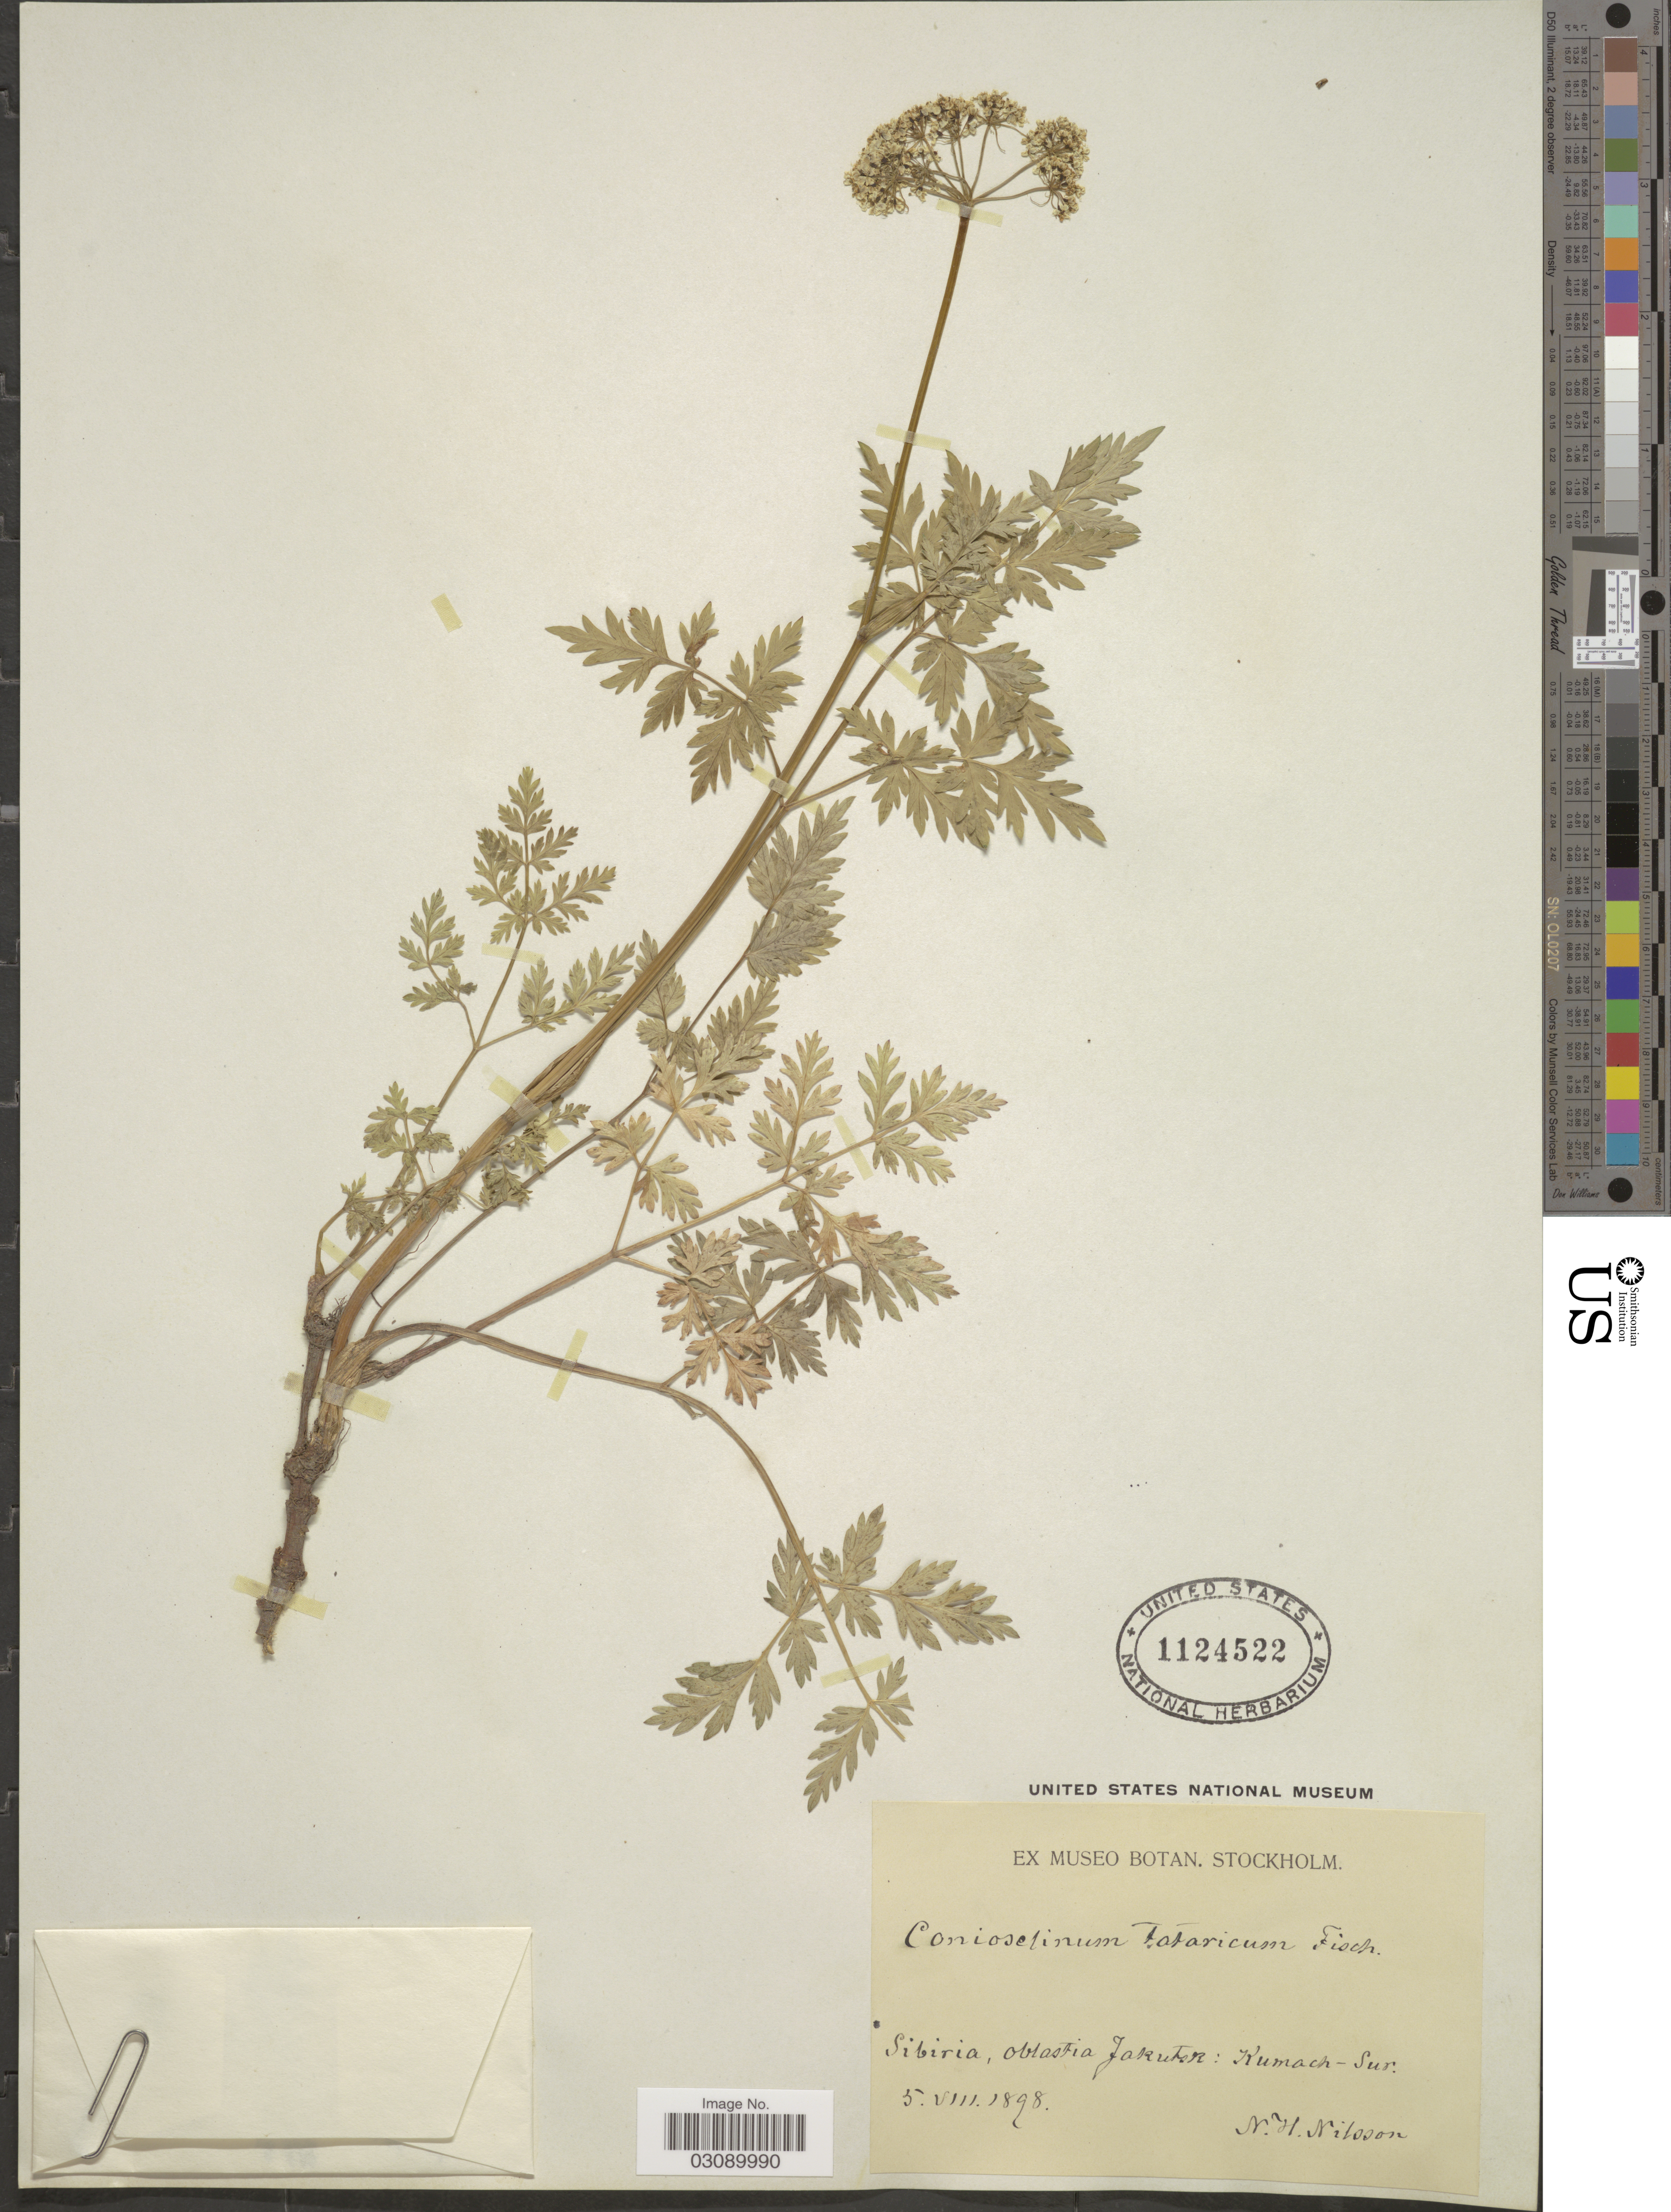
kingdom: Plantae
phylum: Tracheophyta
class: Magnoliopsida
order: Apiales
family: Apiaceae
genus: Conioselinum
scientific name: Conioselinum tataricum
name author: Hoffm.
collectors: N. H. Nilsson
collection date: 1898-08-05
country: Russian Federation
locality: Sibiria, oblastia Jakutsk: Kumach-Sur.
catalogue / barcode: US 1124522